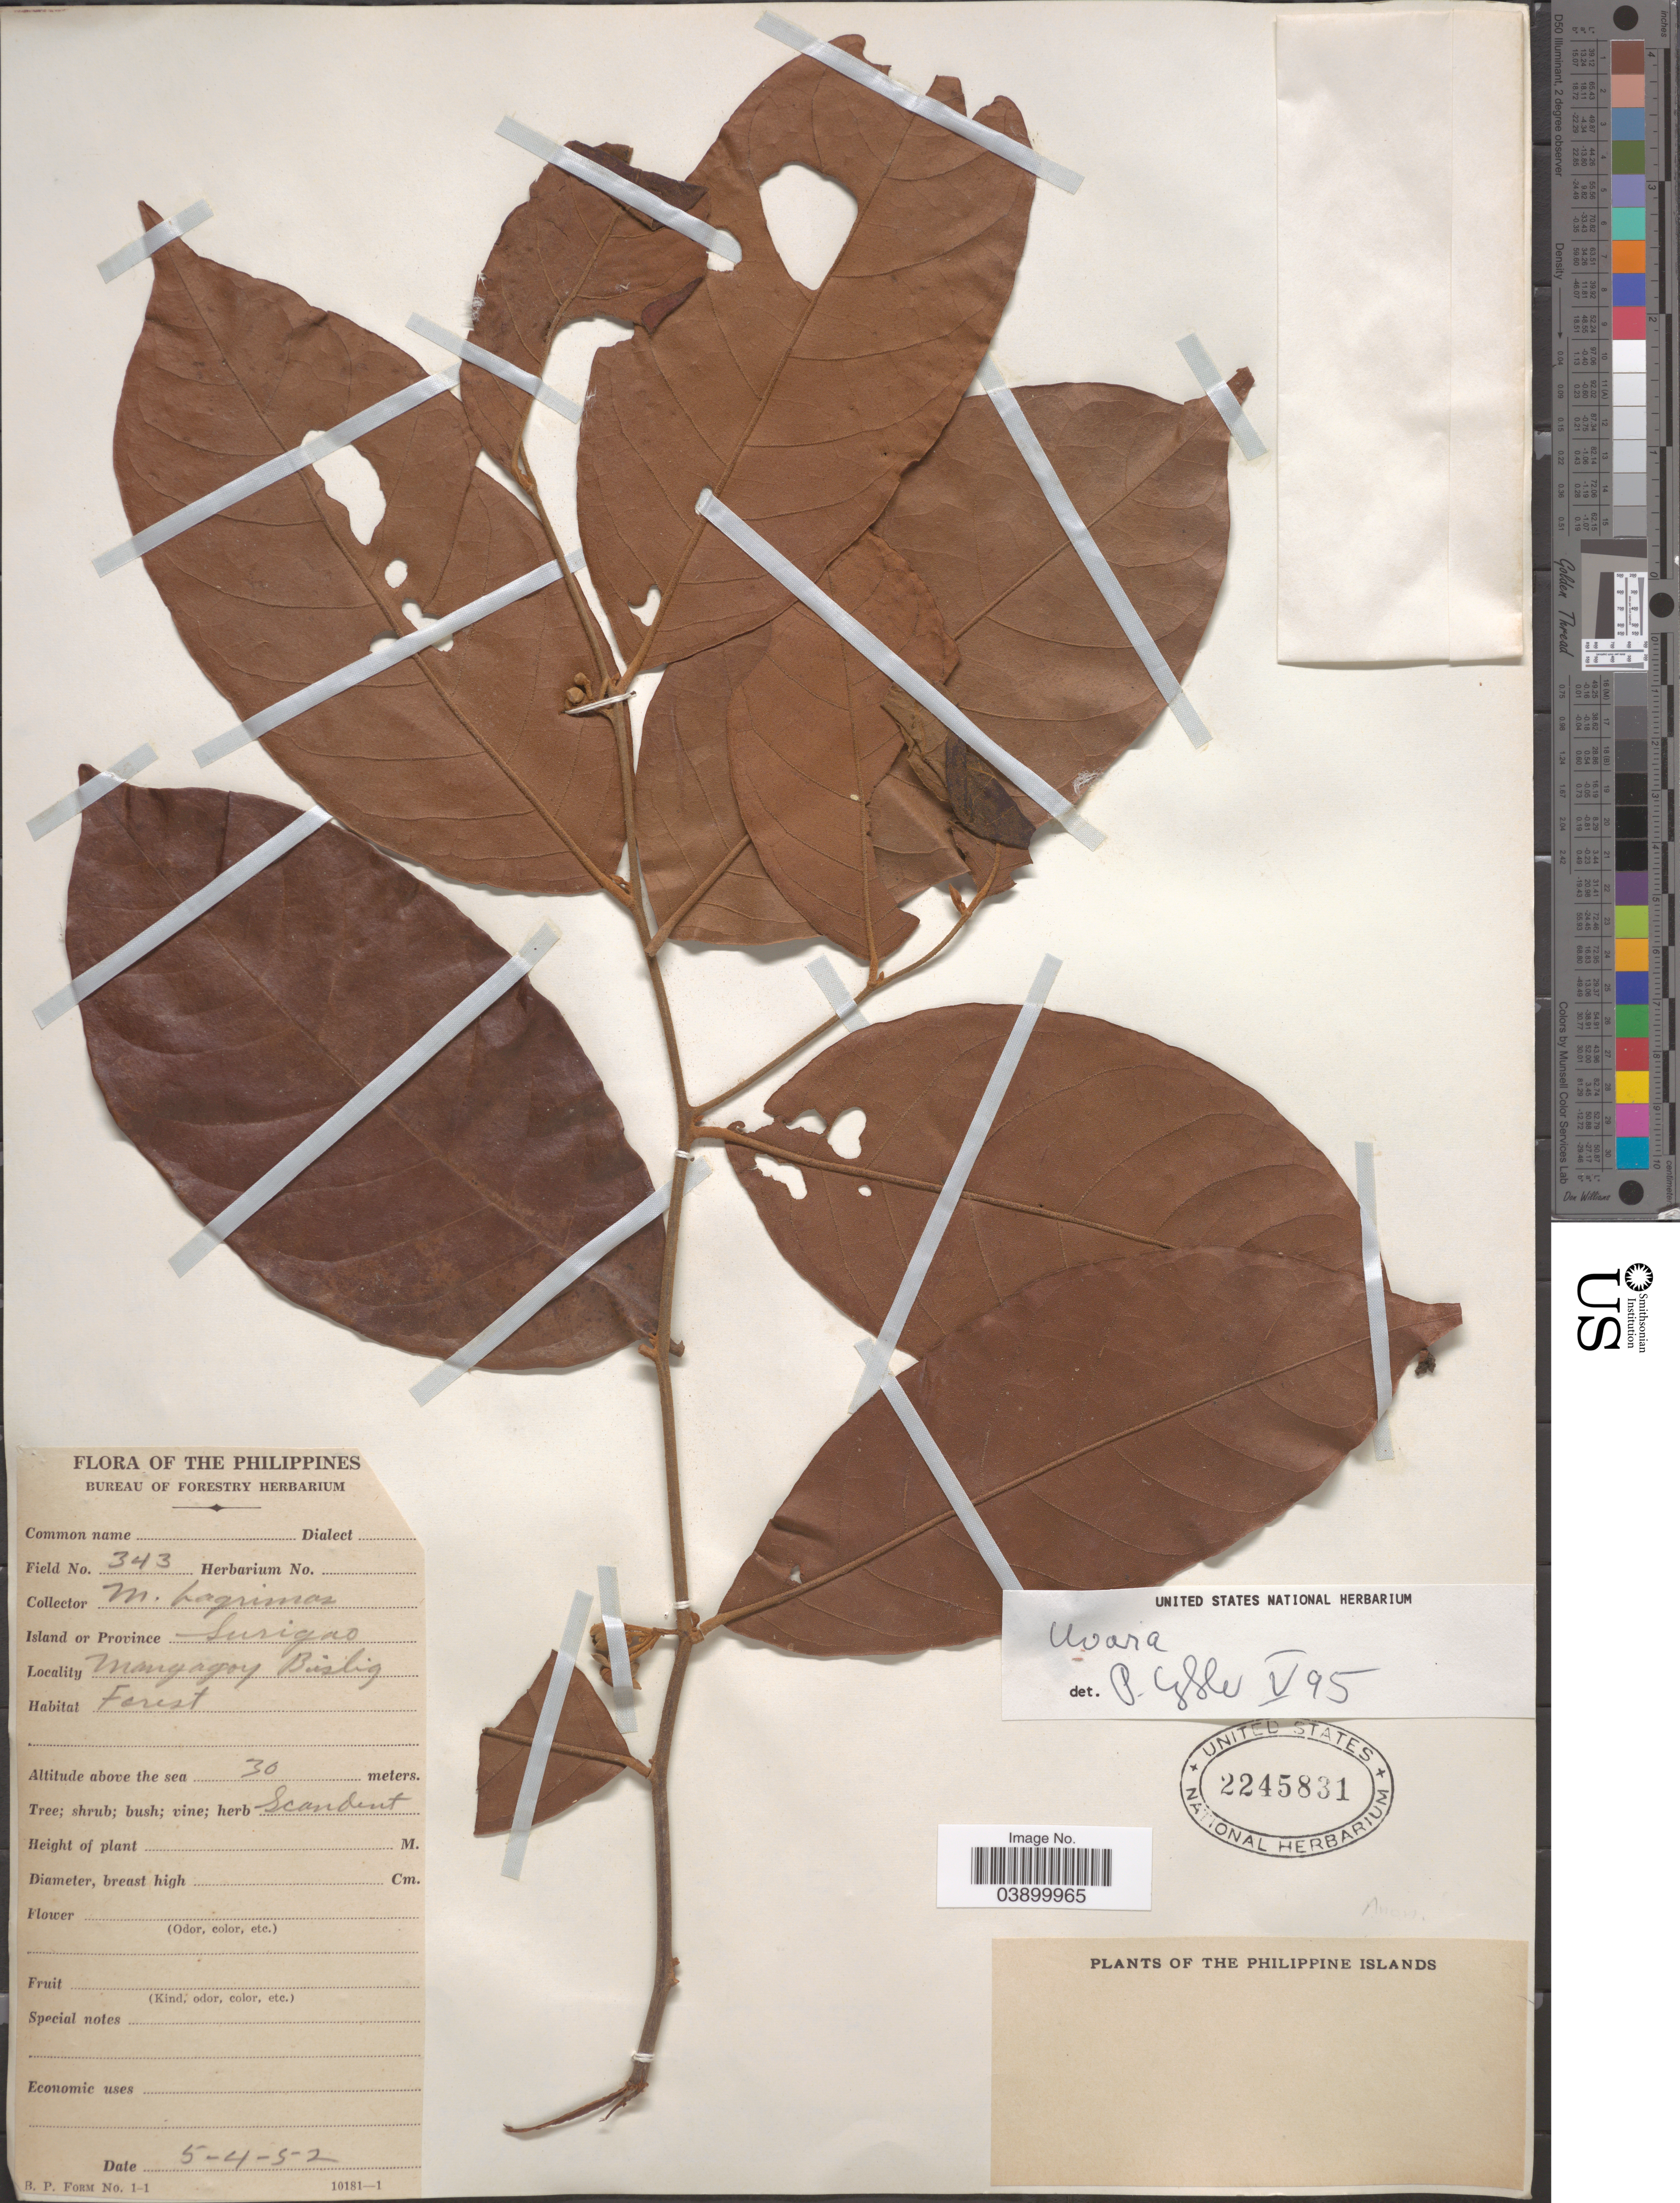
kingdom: Plantae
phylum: Tracheophyta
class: Magnoliopsida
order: Magnoliales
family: Annonaceae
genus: Uvaria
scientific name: Uvaria sp.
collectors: M. Lagrimas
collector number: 343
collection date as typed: Transcribed d/m/y: 5/4/52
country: Philippines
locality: Philippine Islands. Island or Province Surigao. Mangagoy Bislig.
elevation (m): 30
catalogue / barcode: US 2245831